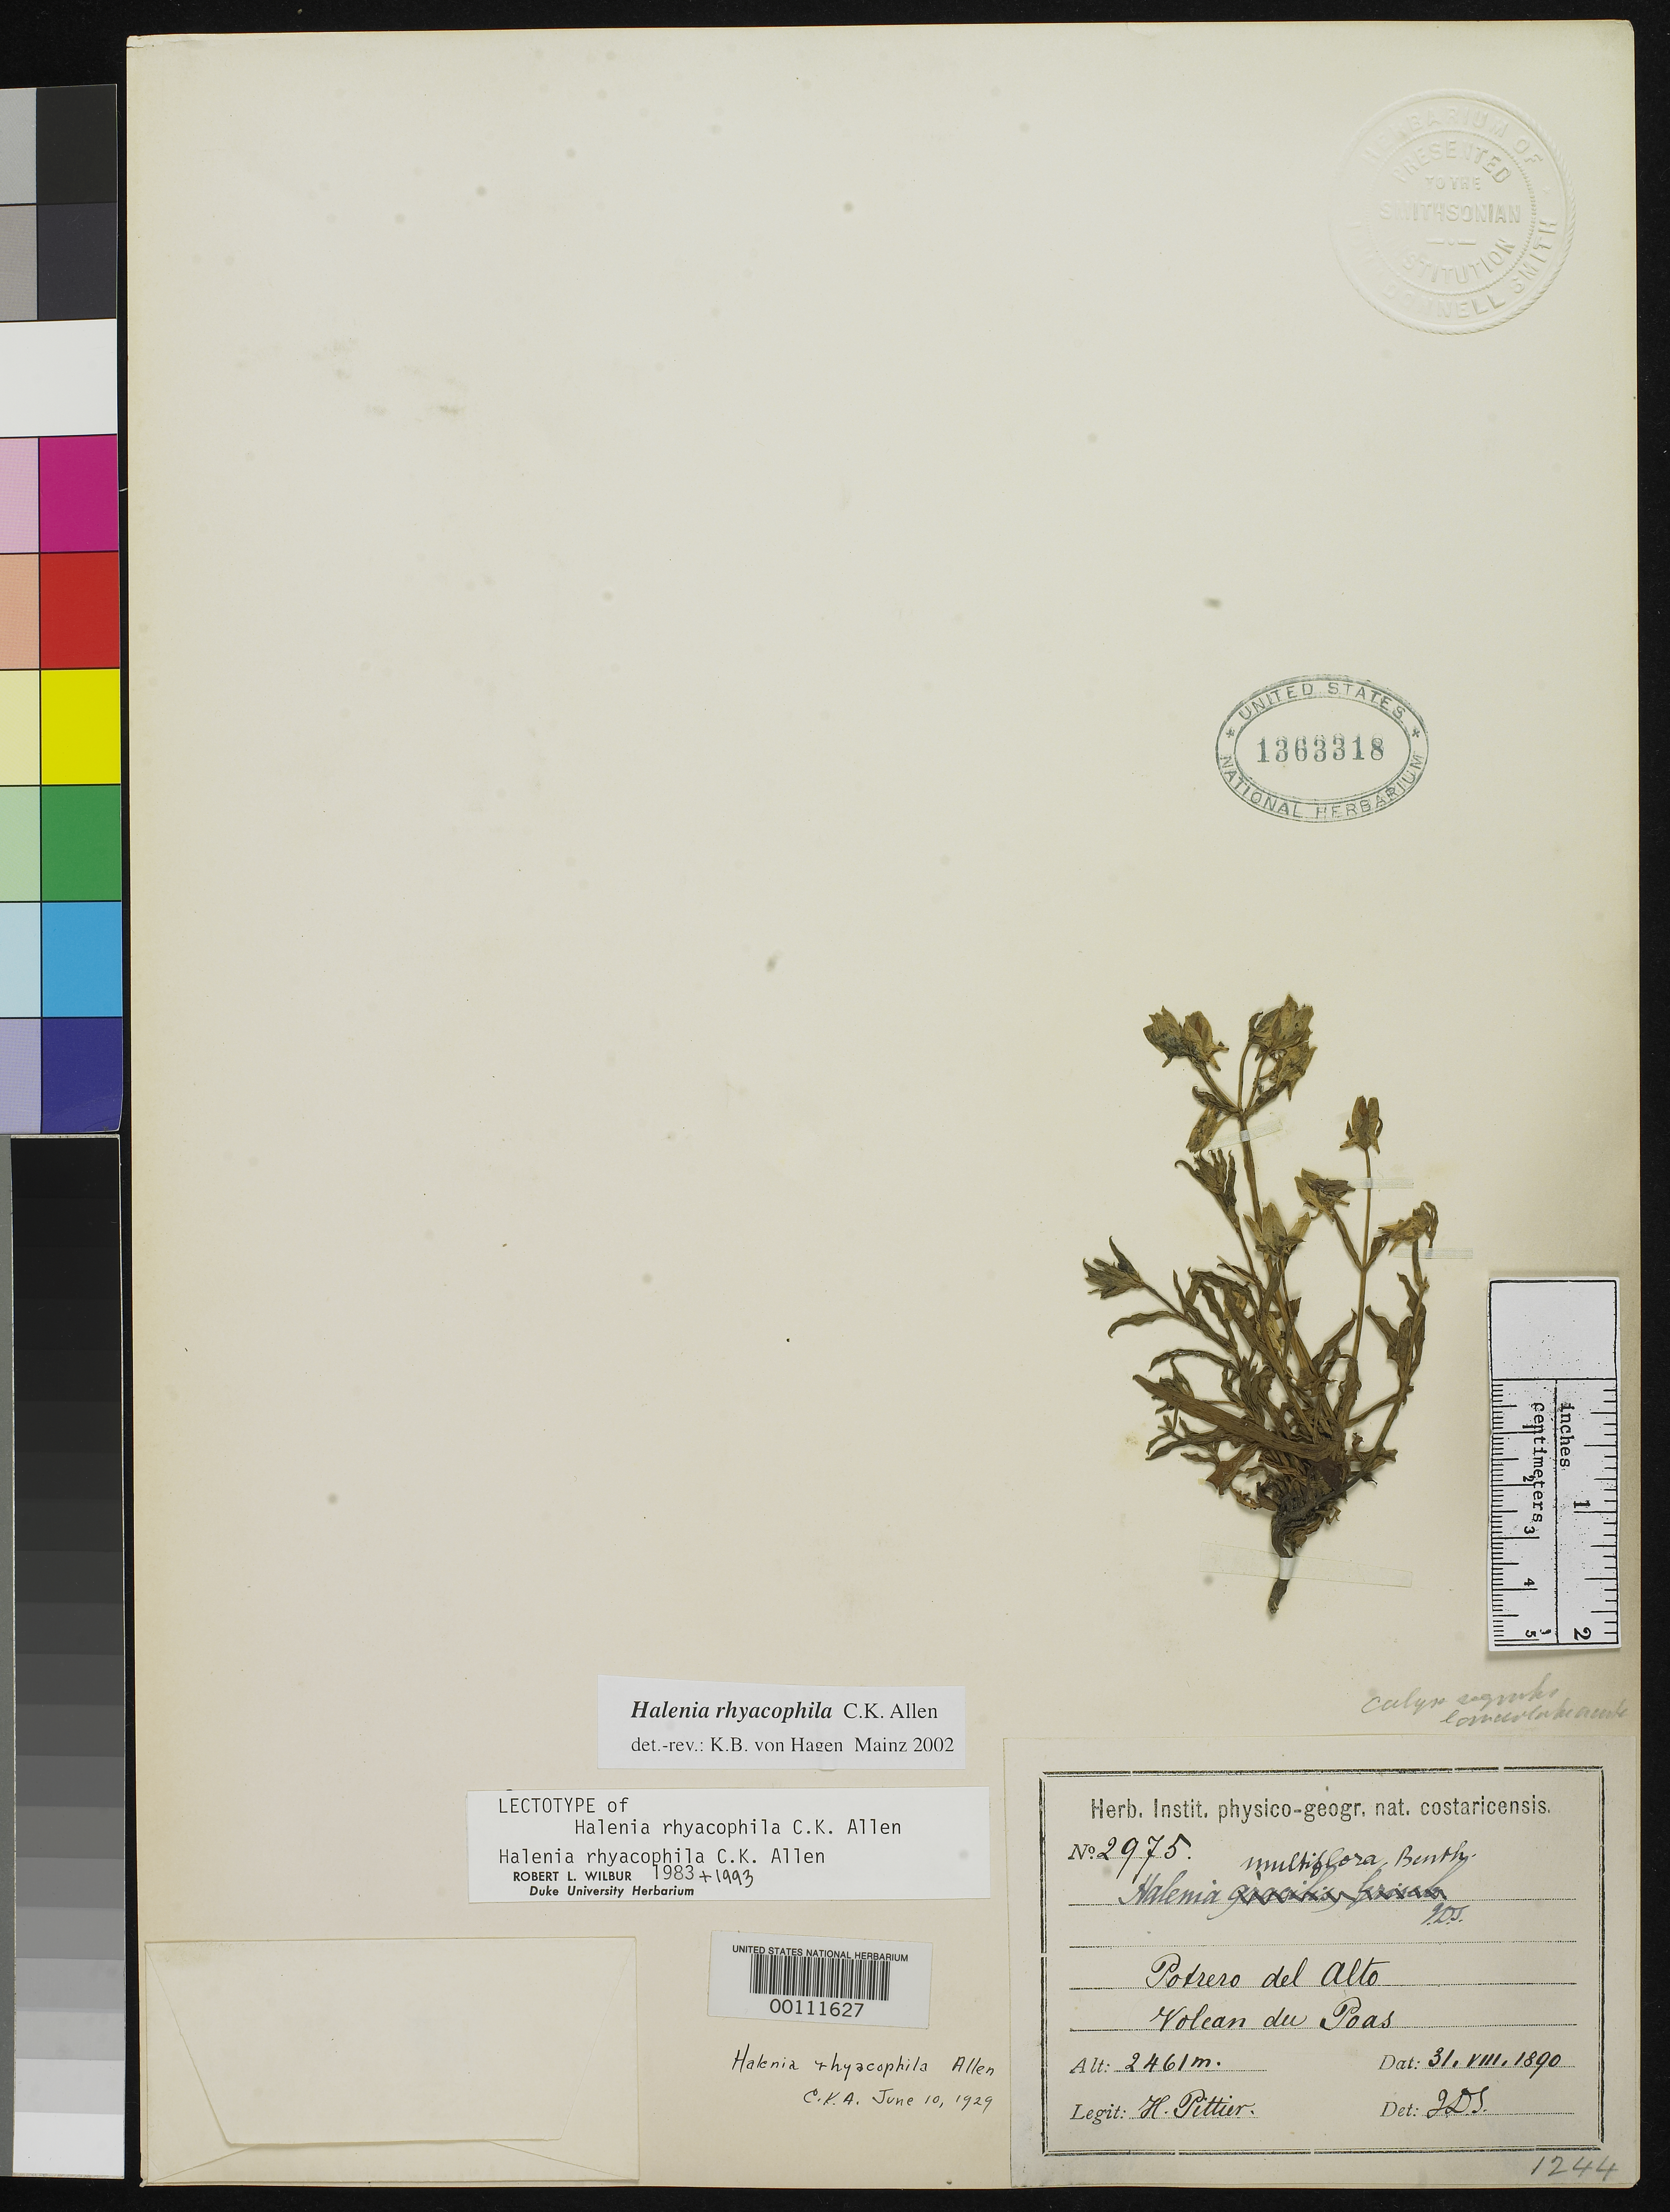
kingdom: Plantae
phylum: Tracheophyta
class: Magnoliopsida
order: Gentianales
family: Gentianaceae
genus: Halenia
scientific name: Halenia rhyacophila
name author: C.K. Allen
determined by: Hagen, K. B. von, (MJG)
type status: Lectotype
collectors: H. F. Pittier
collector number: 2975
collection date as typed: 31 Aug 1890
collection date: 1890-08-31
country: Costa Rica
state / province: San José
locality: Podrero del Alto, Volcan du Poas.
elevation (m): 2461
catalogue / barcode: US 1363318